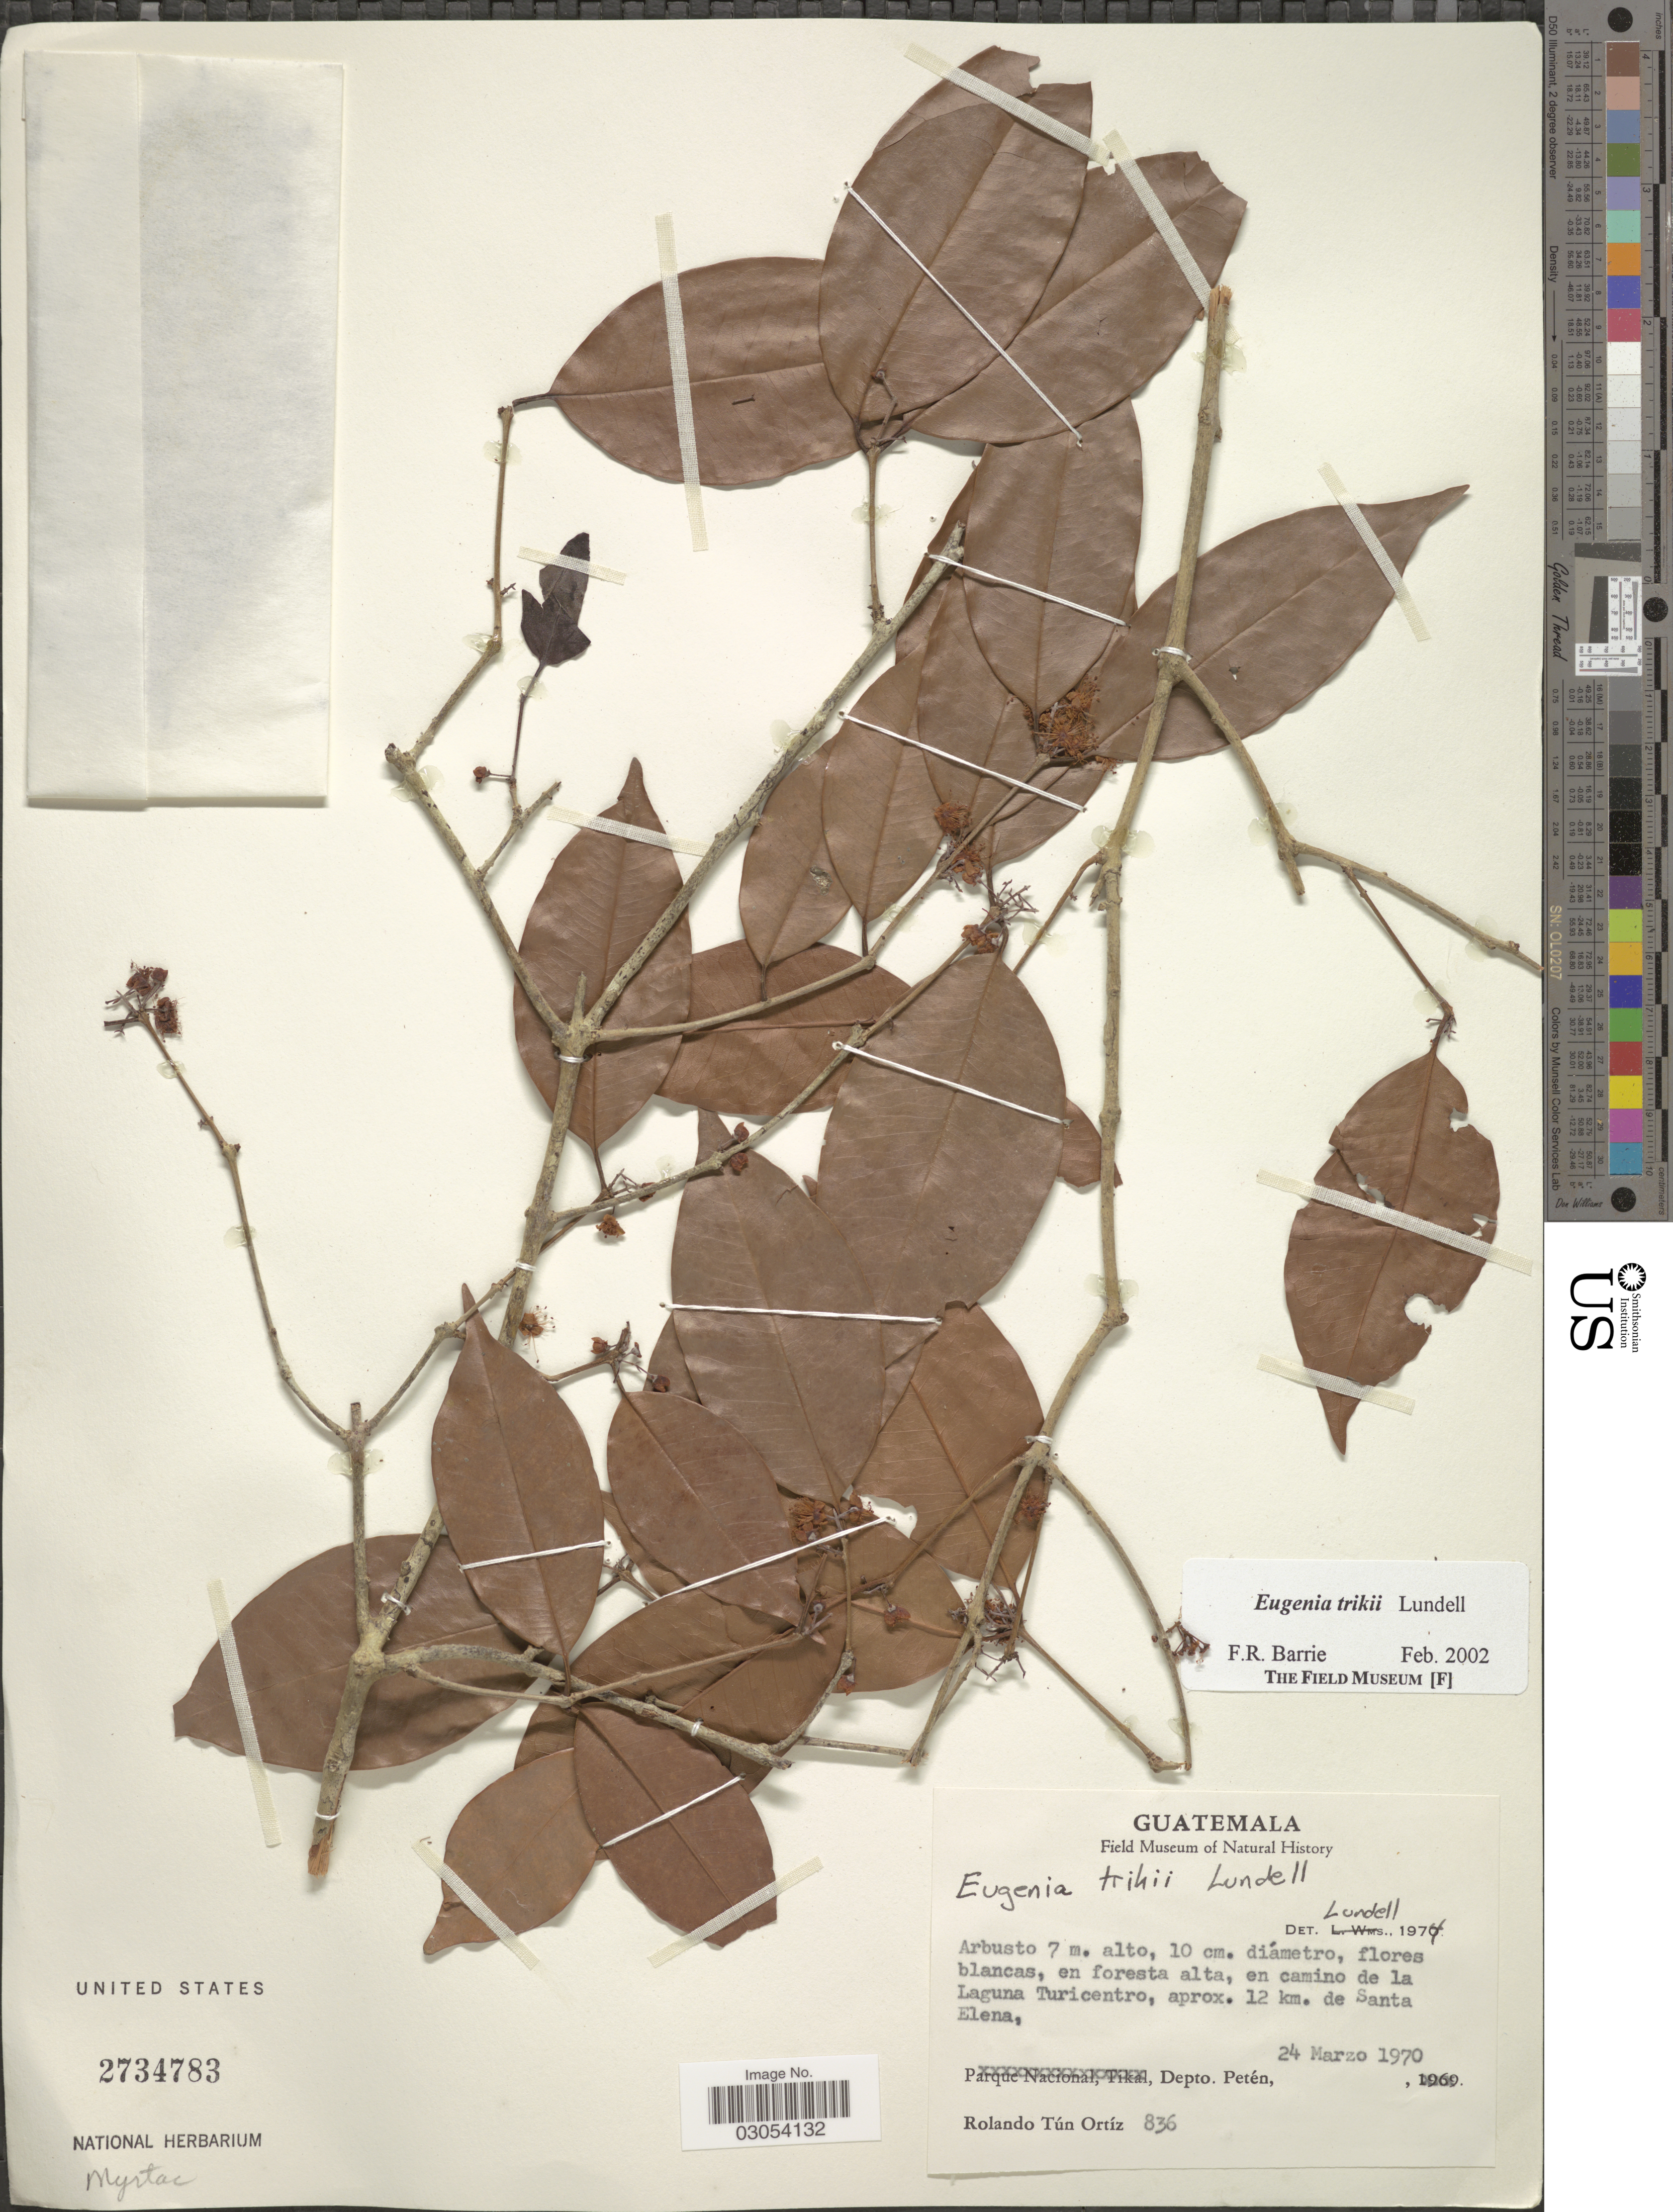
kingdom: Plantae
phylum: Tracheophyta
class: Magnoliopsida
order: Myrtales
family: Myrtaceae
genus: Eugenia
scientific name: Eugenia trikii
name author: Lundell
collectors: R. T. Ortíz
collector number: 836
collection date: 1970-03-24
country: Guatemala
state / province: El Petén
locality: En foresta alta, en camino de la Laguna Turicentro, aprox. 12 km. de Santa Elena, Depto. Petén.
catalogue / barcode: US 2734783